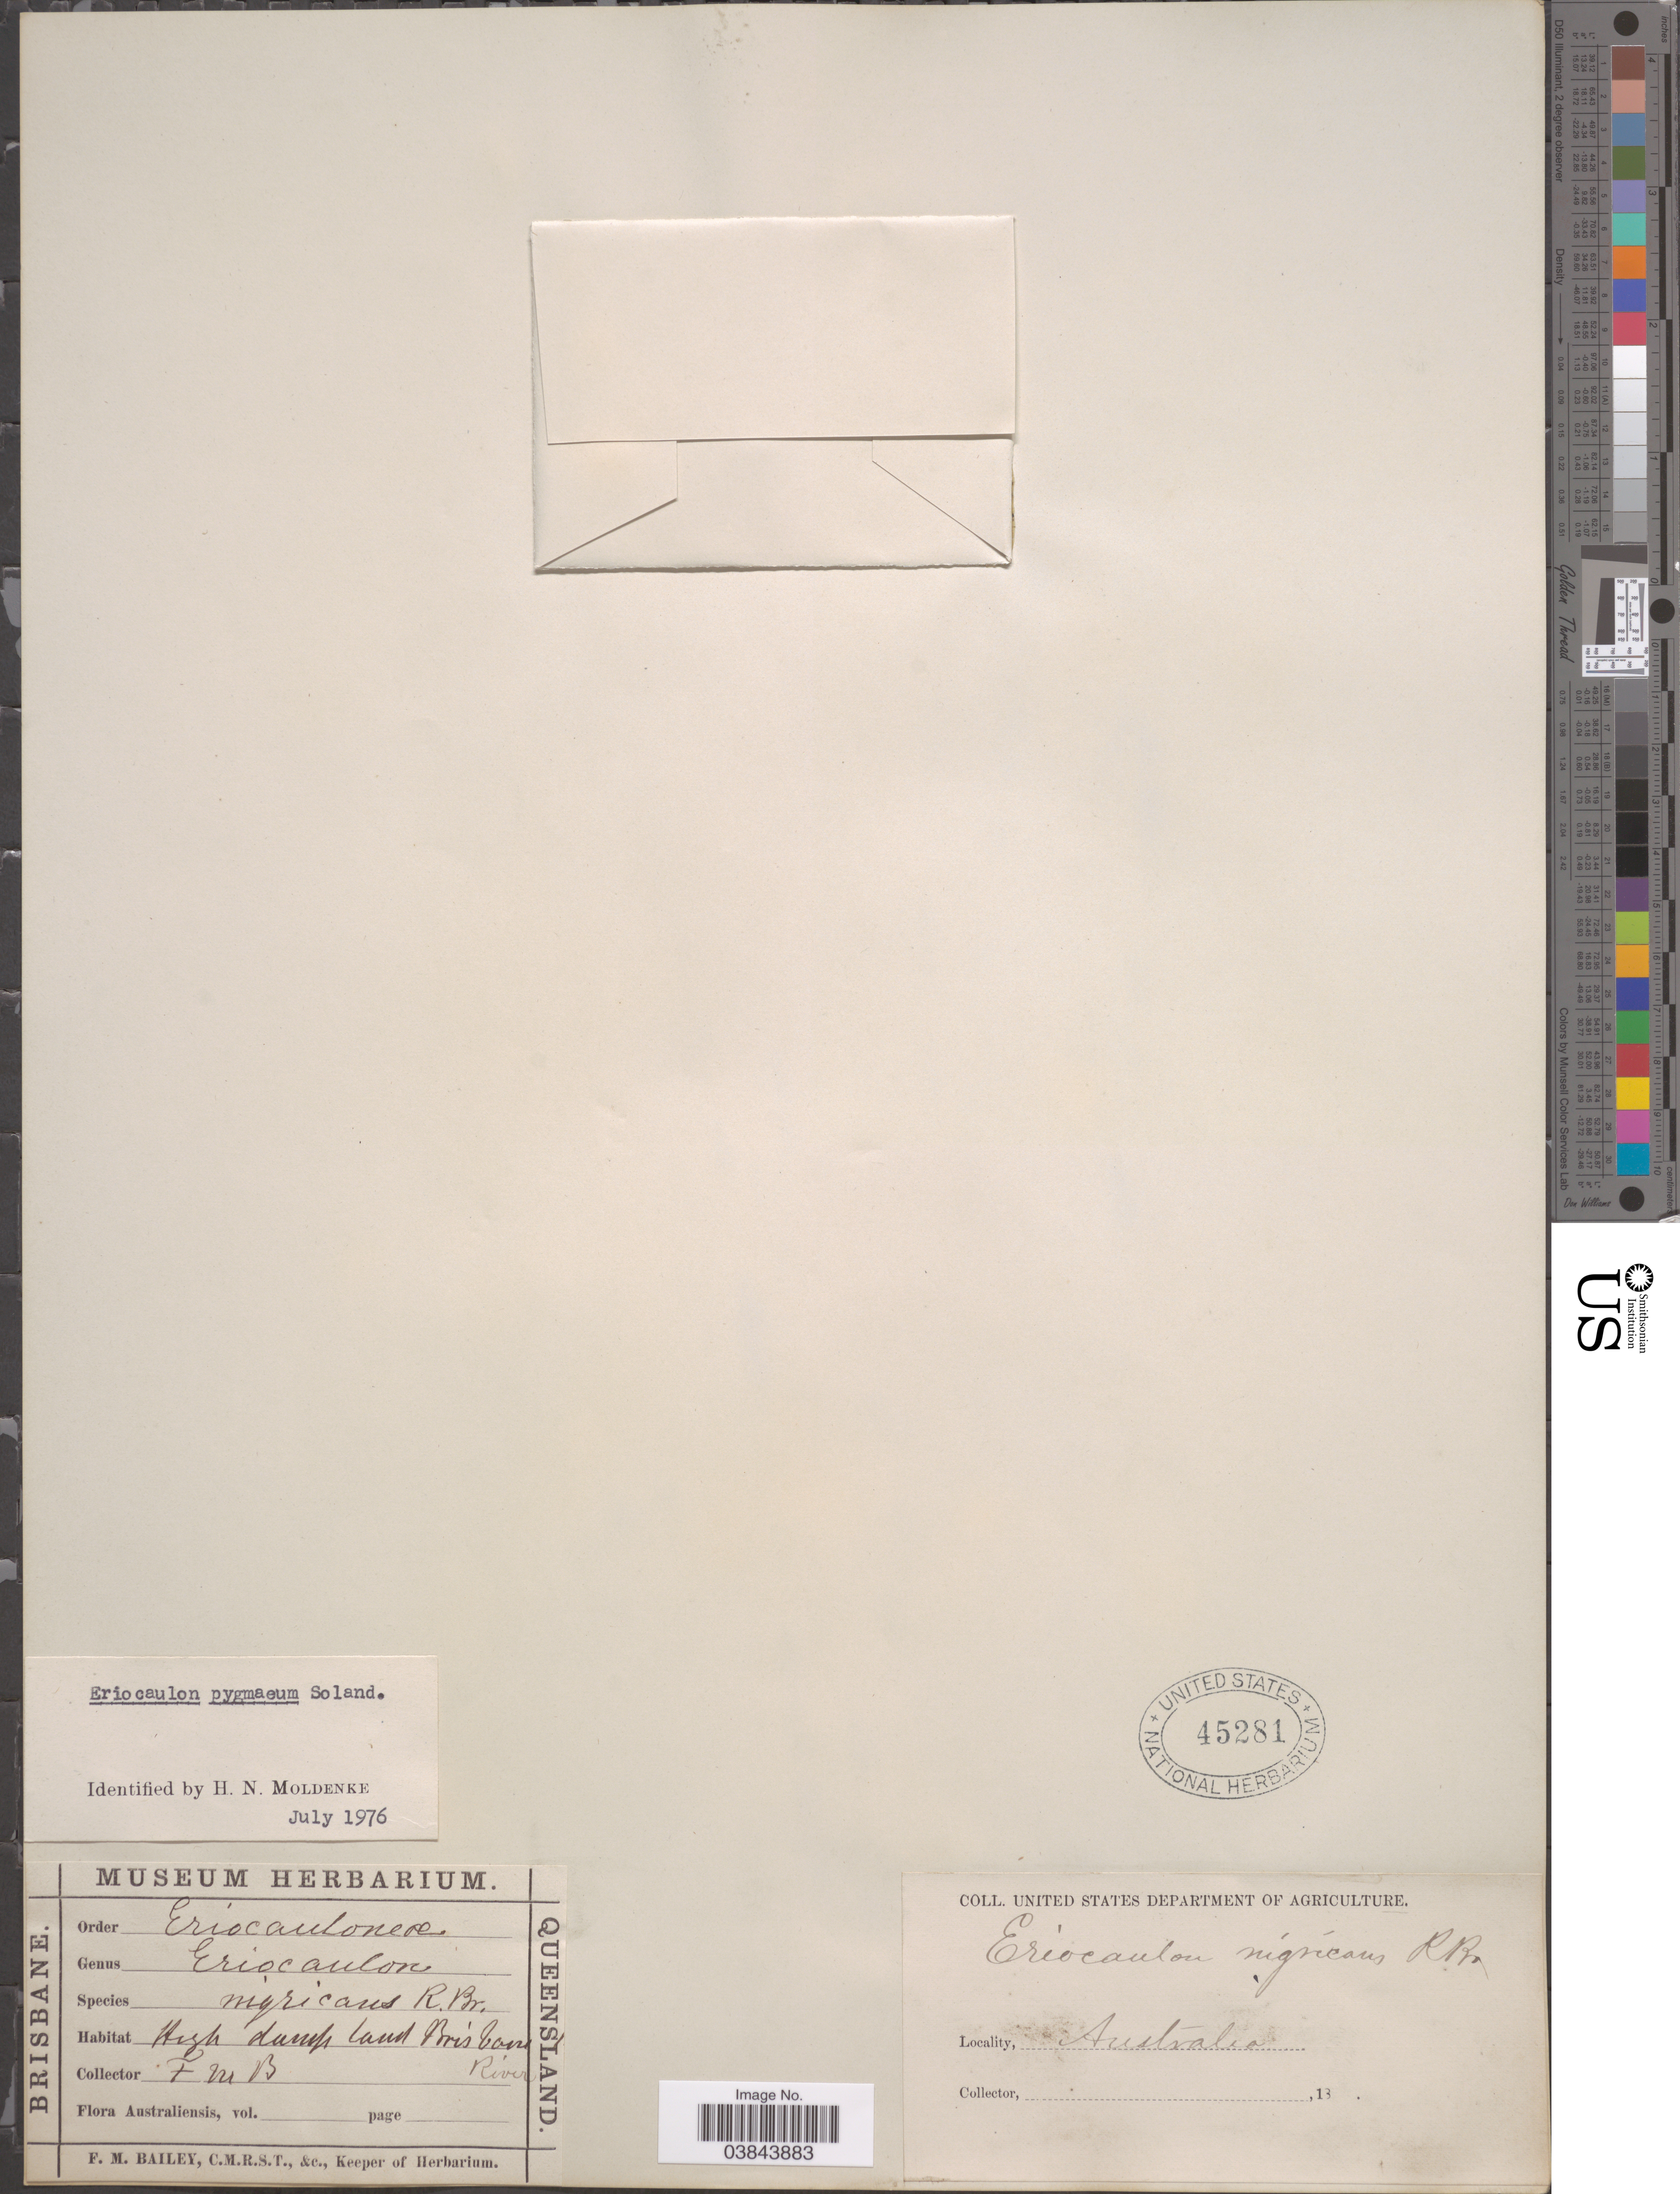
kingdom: Plantae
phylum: Tracheophyta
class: Liliopsida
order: Poales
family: Eriocaulaceae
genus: Eriocaulon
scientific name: Eriocaulon pygmaeum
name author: Sol. ex Sm.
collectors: F. M. Bailey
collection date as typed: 18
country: Australia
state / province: Queensland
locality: Brisbane. High damp land Brisbane River.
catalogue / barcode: US 45281